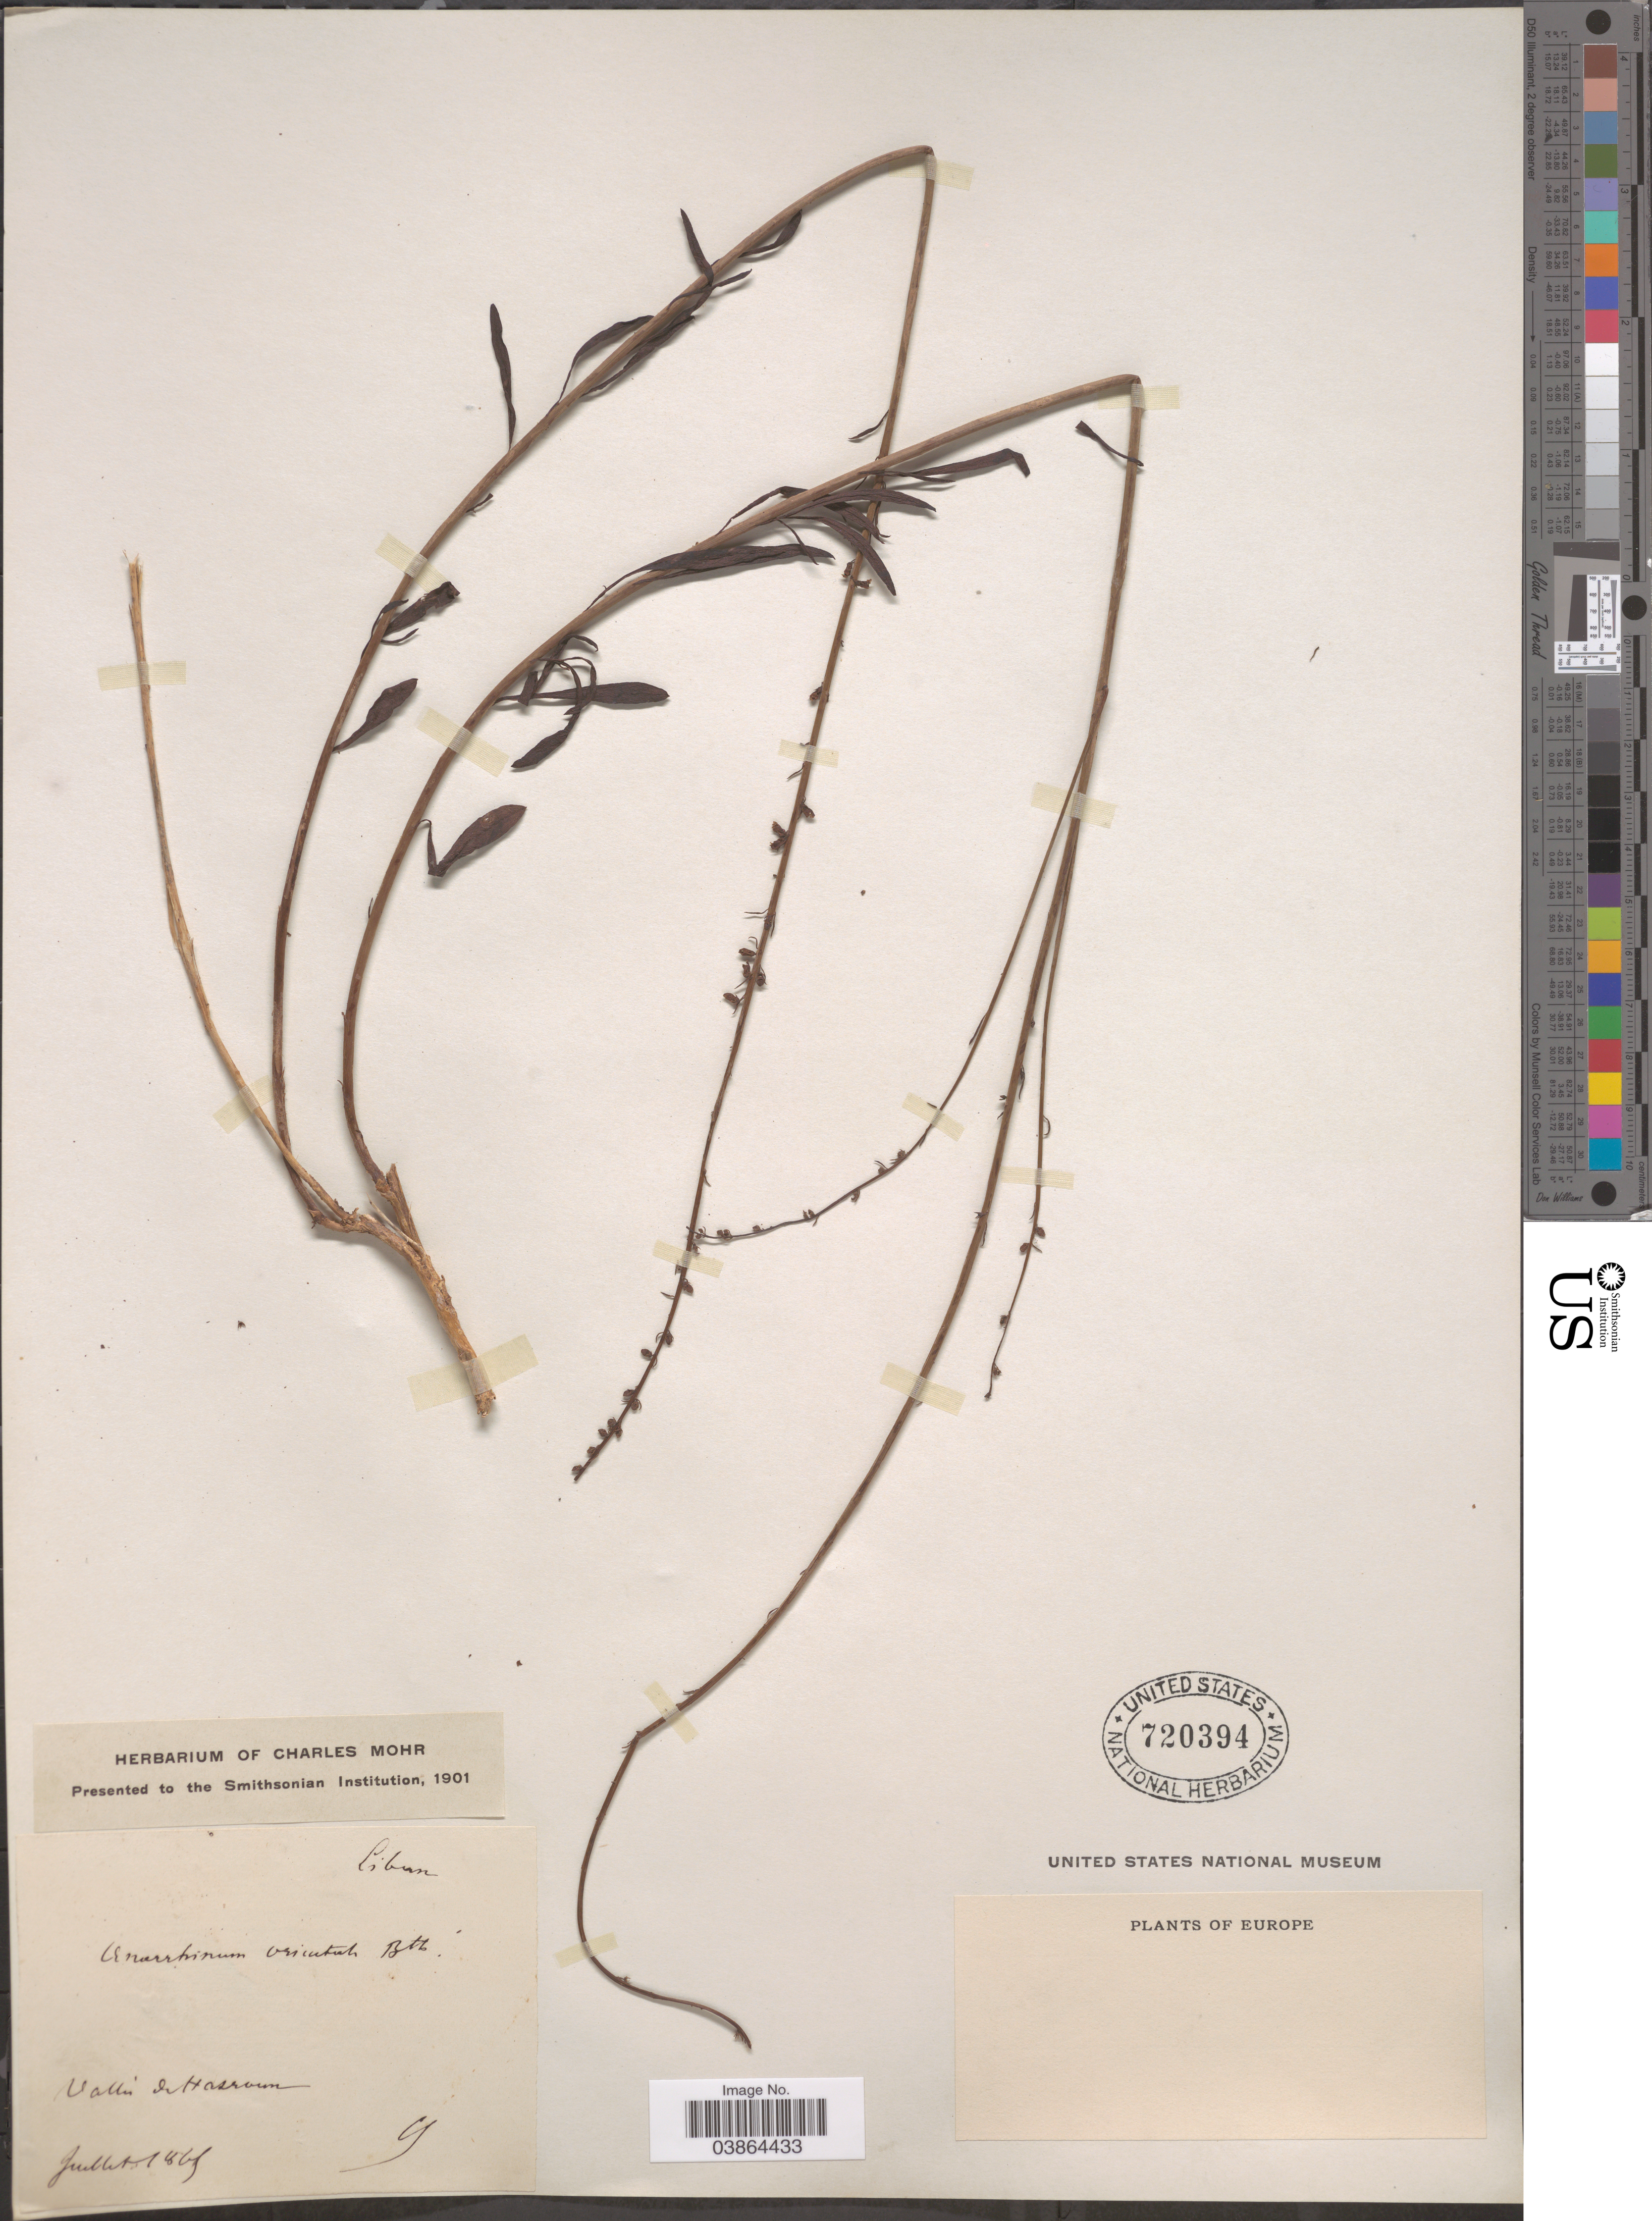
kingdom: Plantae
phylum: Tracheophyta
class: Magnoliopsida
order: Lamiales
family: Plantaginaceae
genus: Anarrhinum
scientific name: Anarrhinum orientale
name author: Benth.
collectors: ex herb. Charles Mohr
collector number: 9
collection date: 1865-07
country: Lebanon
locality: Europe.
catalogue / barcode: US 720394